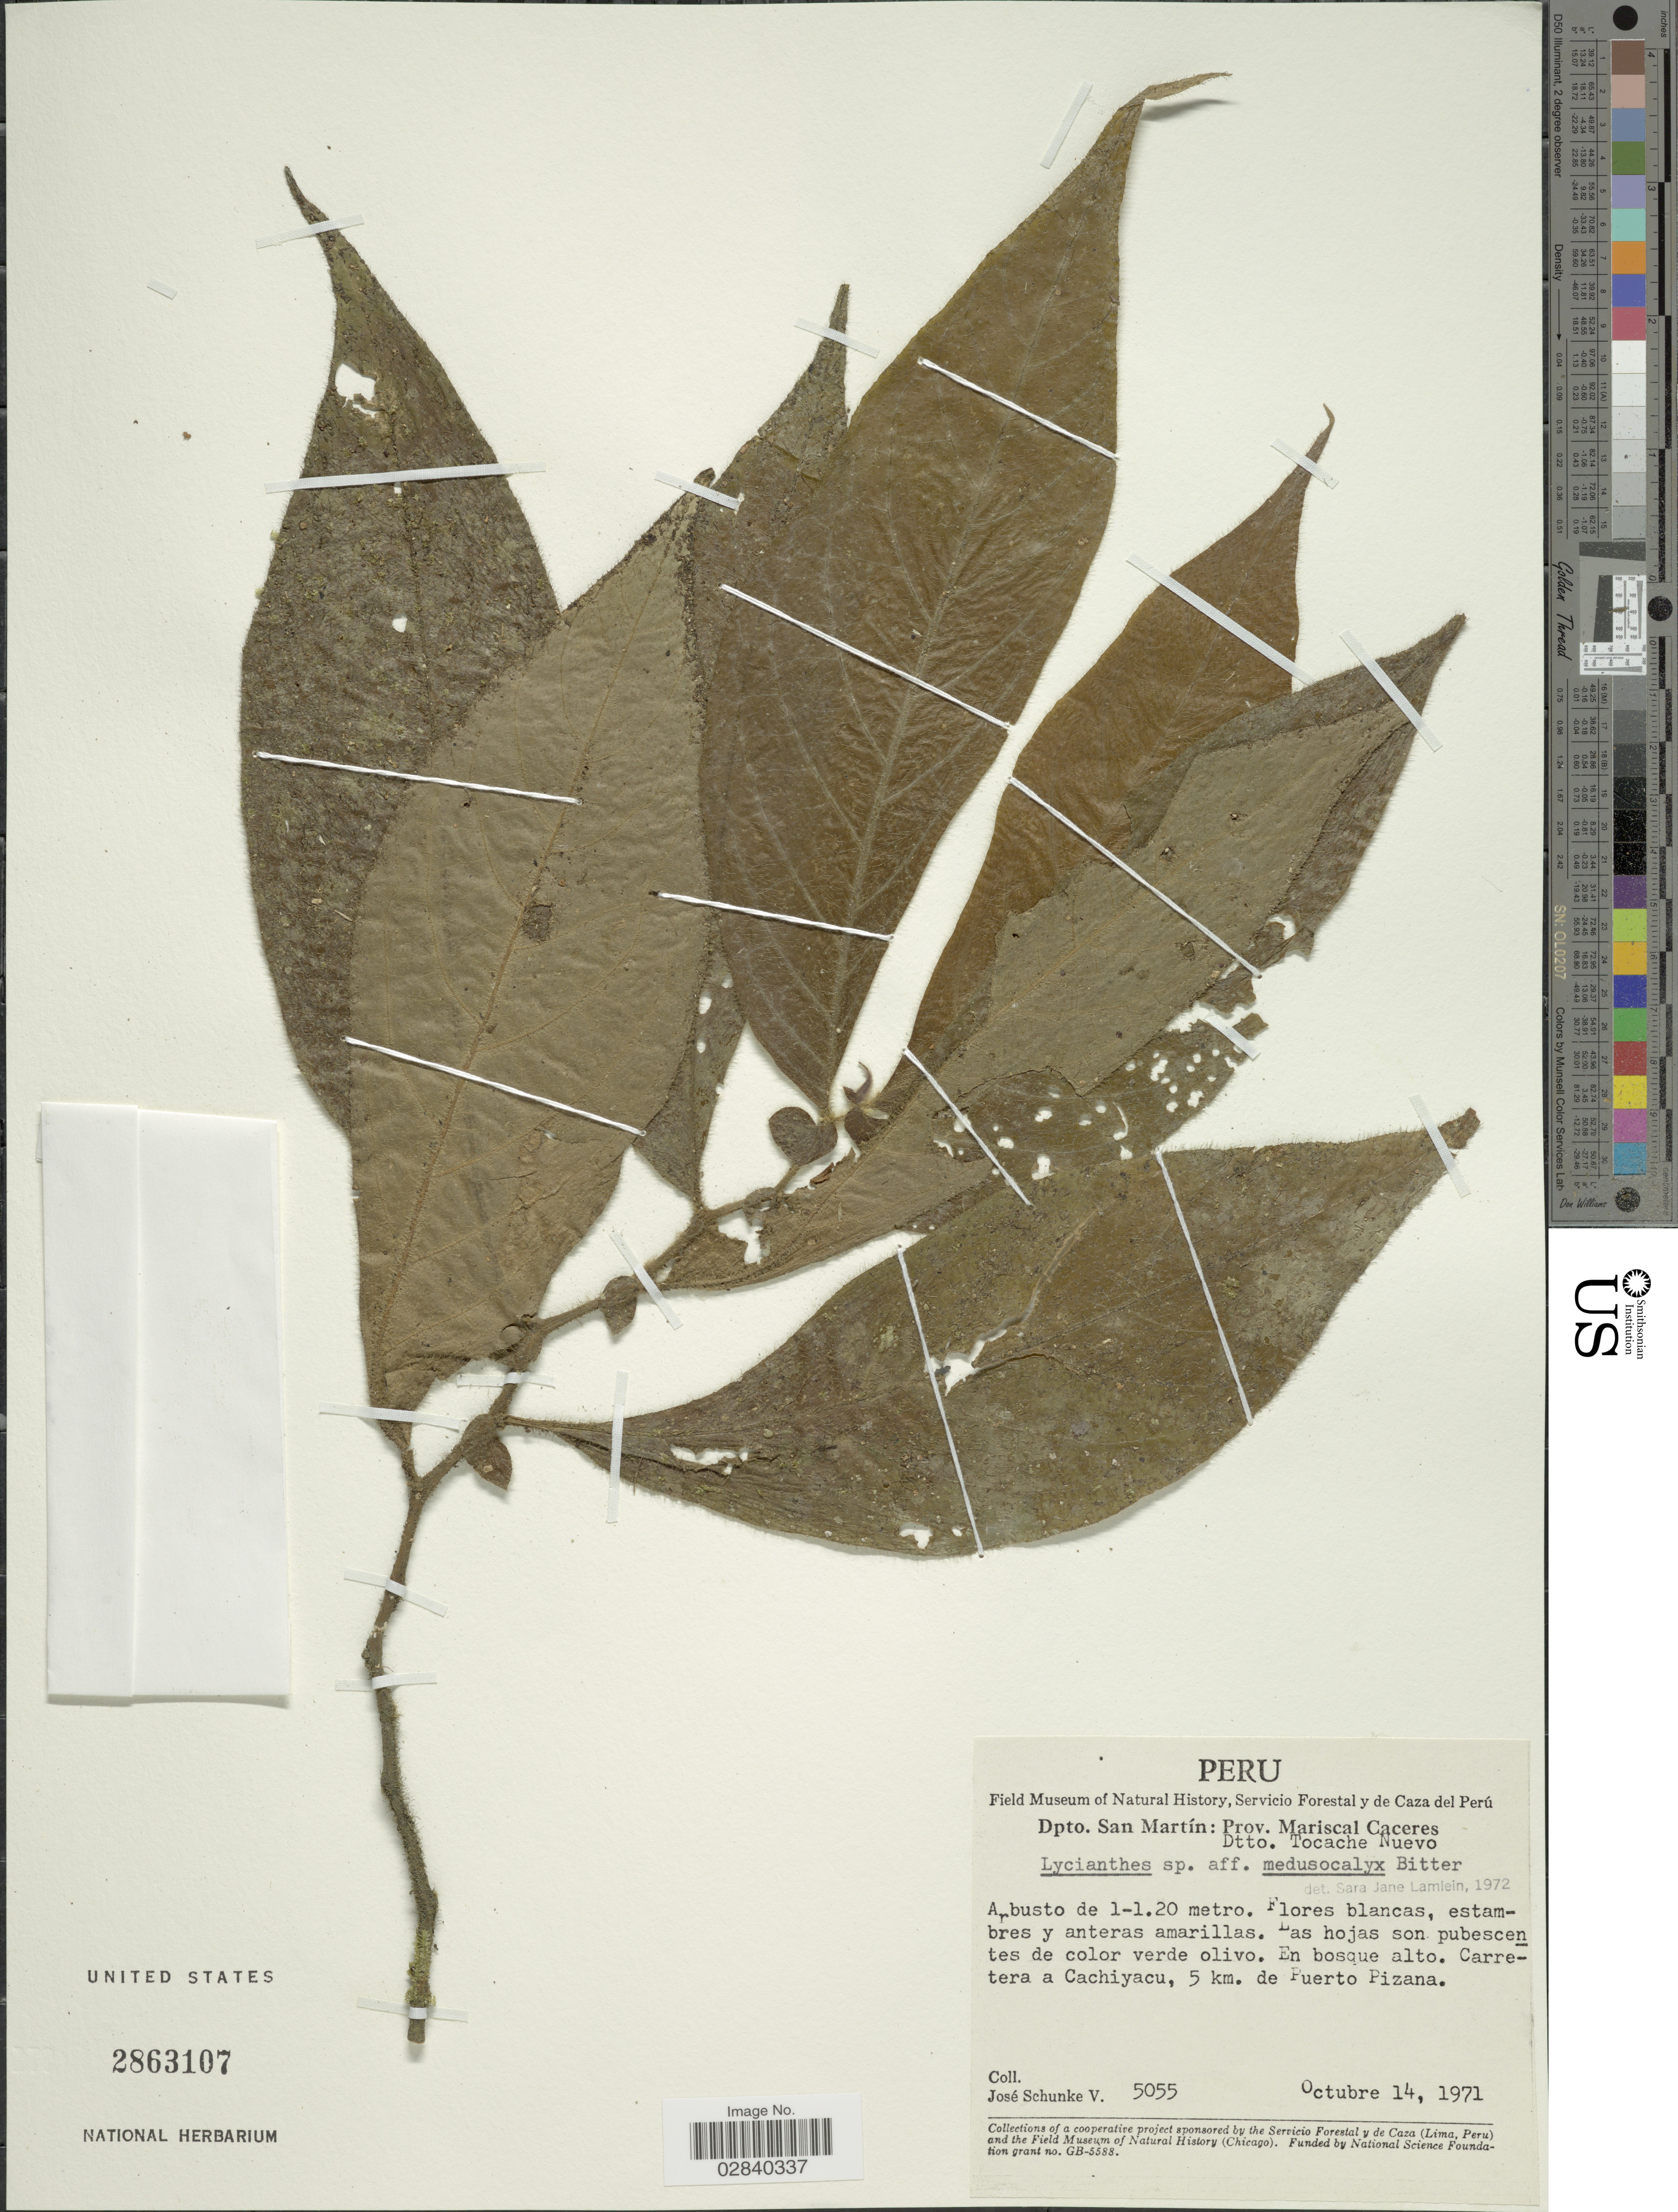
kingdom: Plantae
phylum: Tracheophyta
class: Magnoliopsida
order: Solanales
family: Solanaceae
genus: Lycianthes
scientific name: Lycianthes medusocalyx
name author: (Bitter) Bitter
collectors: J. Schunke Vigo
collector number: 5055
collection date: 1971-10-14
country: Peru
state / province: San Martín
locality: Dpto: San Martín: Prov. Mariscal Caceres. Dtto. Tocache Nuevo. Carretera a Cachiyacu, 5 km. de Puerto Pizana.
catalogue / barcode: US 2863107